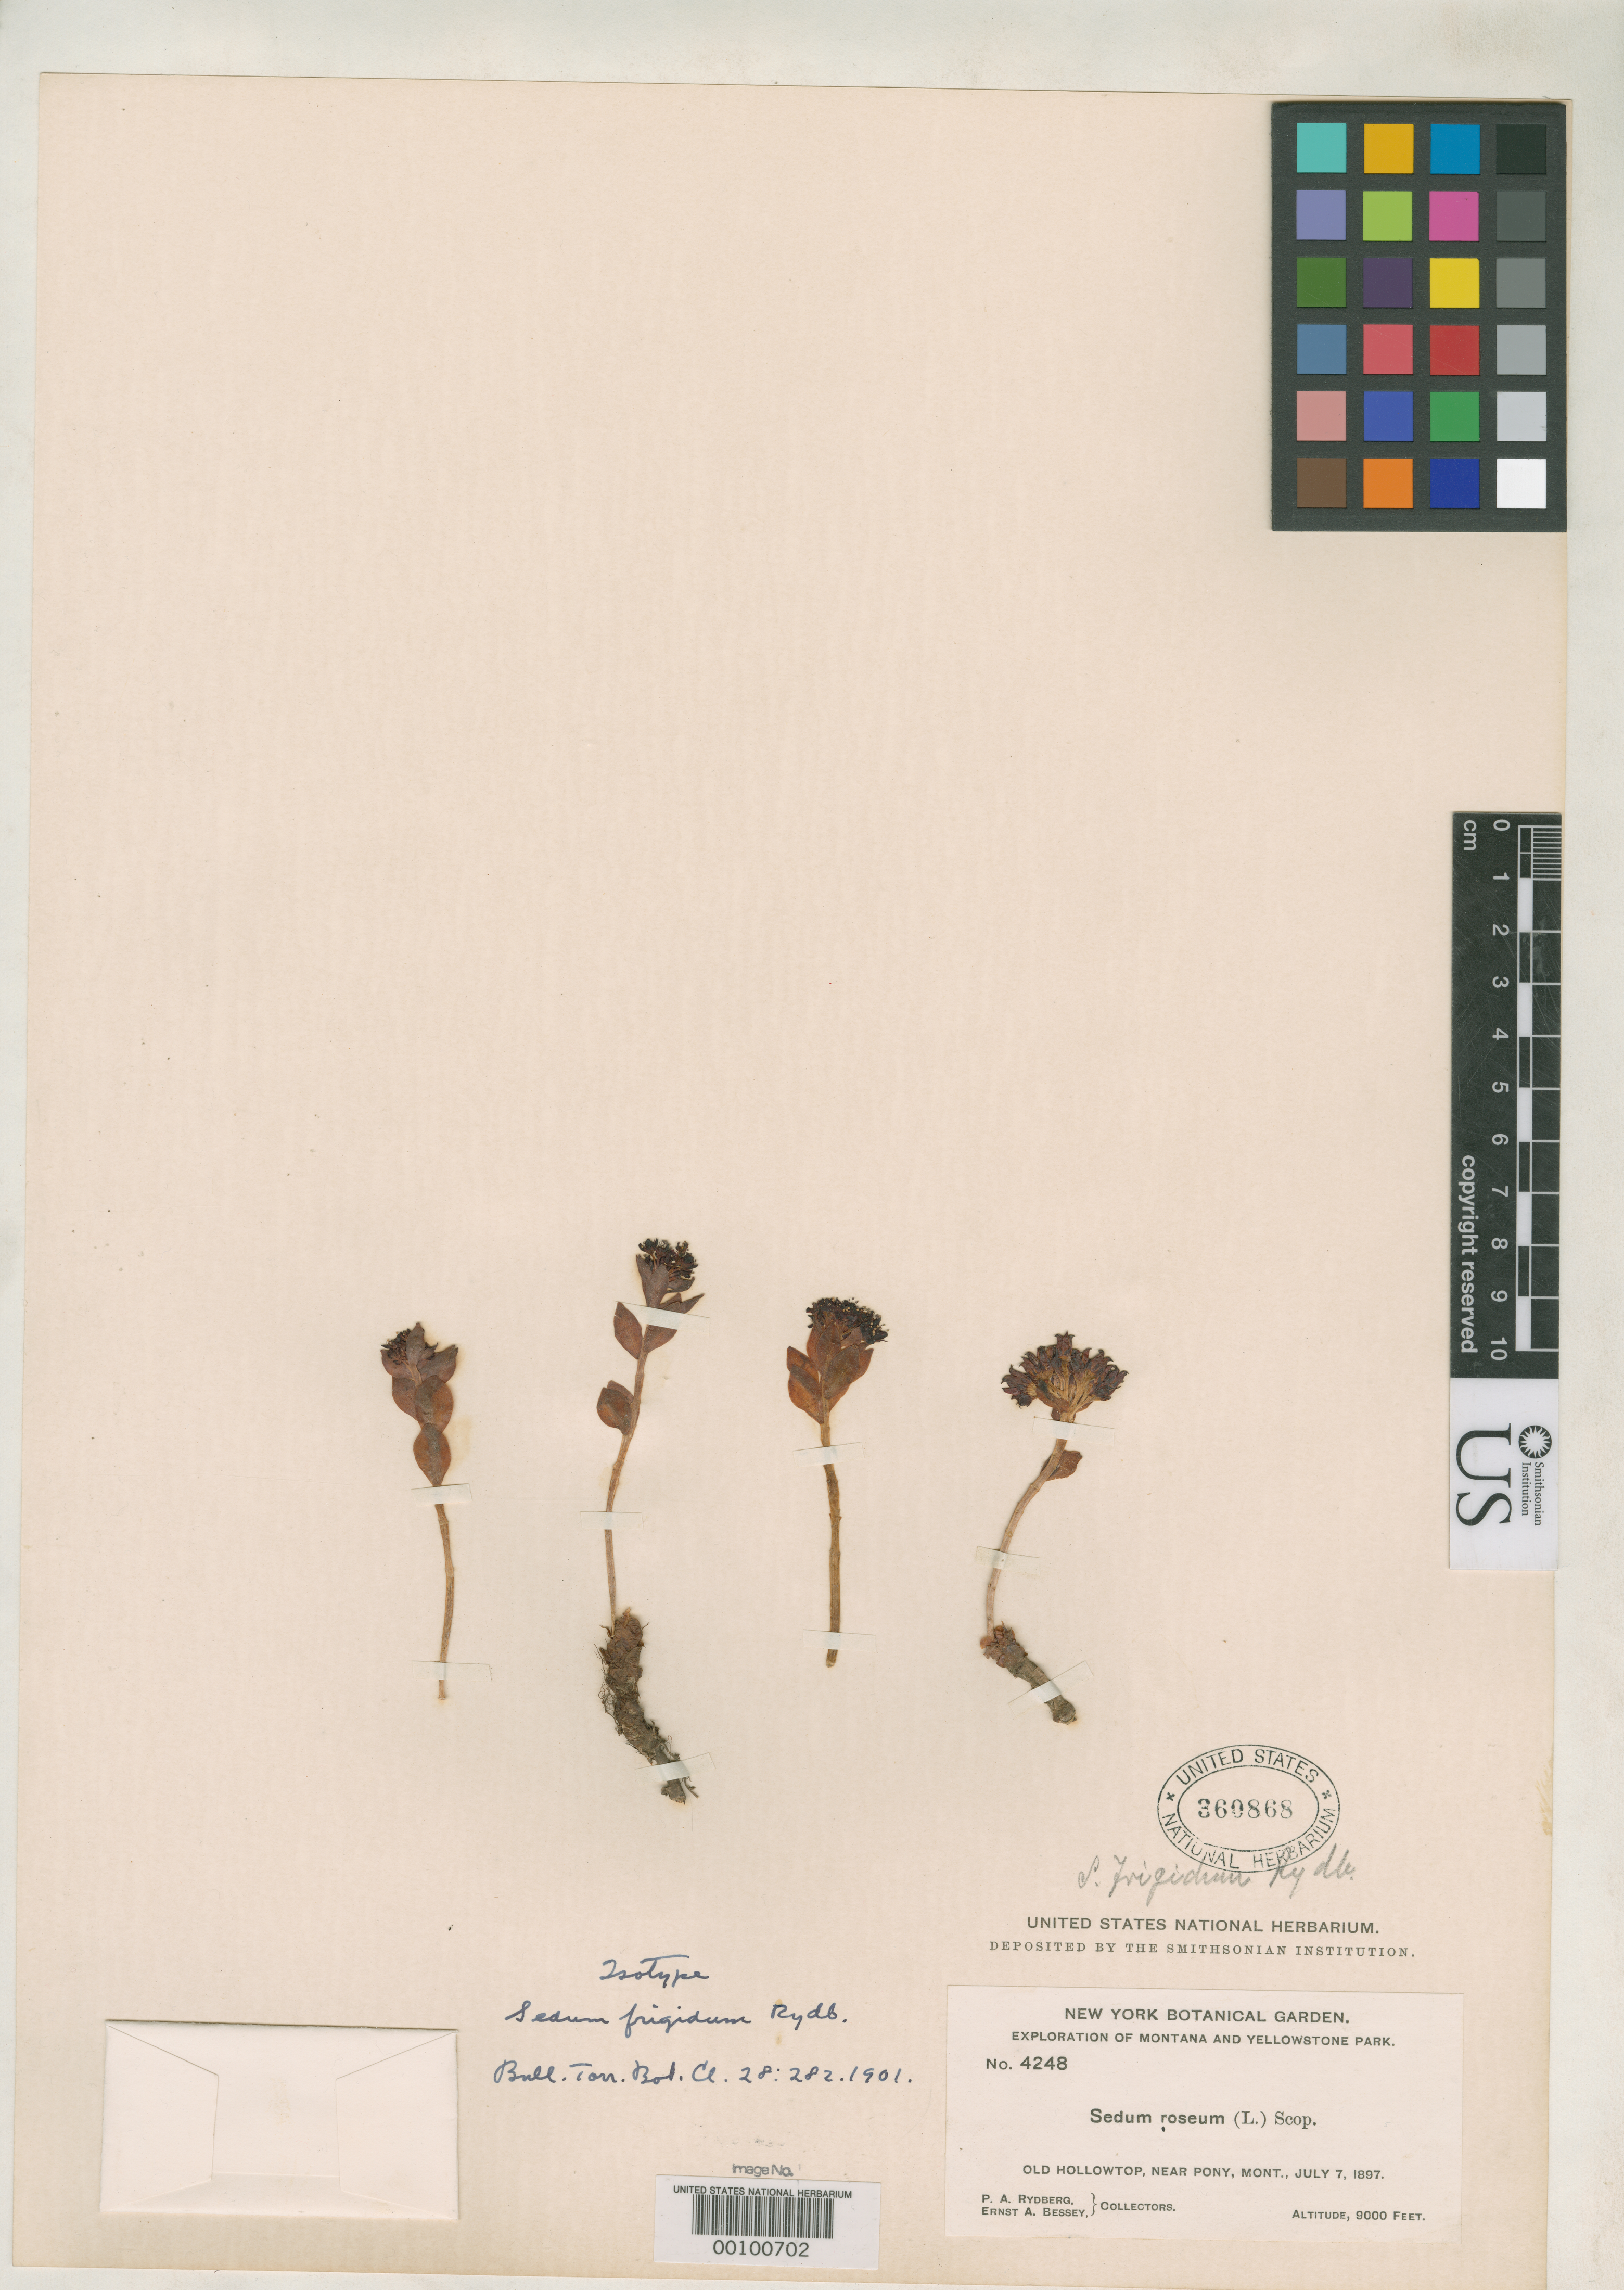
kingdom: Plantae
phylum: Tracheophyta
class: Magnoliopsida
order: Saxifragales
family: Crassulaceae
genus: Sedum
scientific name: Sedum frigidum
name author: Rydb.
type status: Isotype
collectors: P. A. Rydberg & E. Bessey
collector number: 4248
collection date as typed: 07 Jul 1897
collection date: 1897-07-07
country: United States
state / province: Montana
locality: Old Hollowtop, near Pony.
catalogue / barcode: US 360868